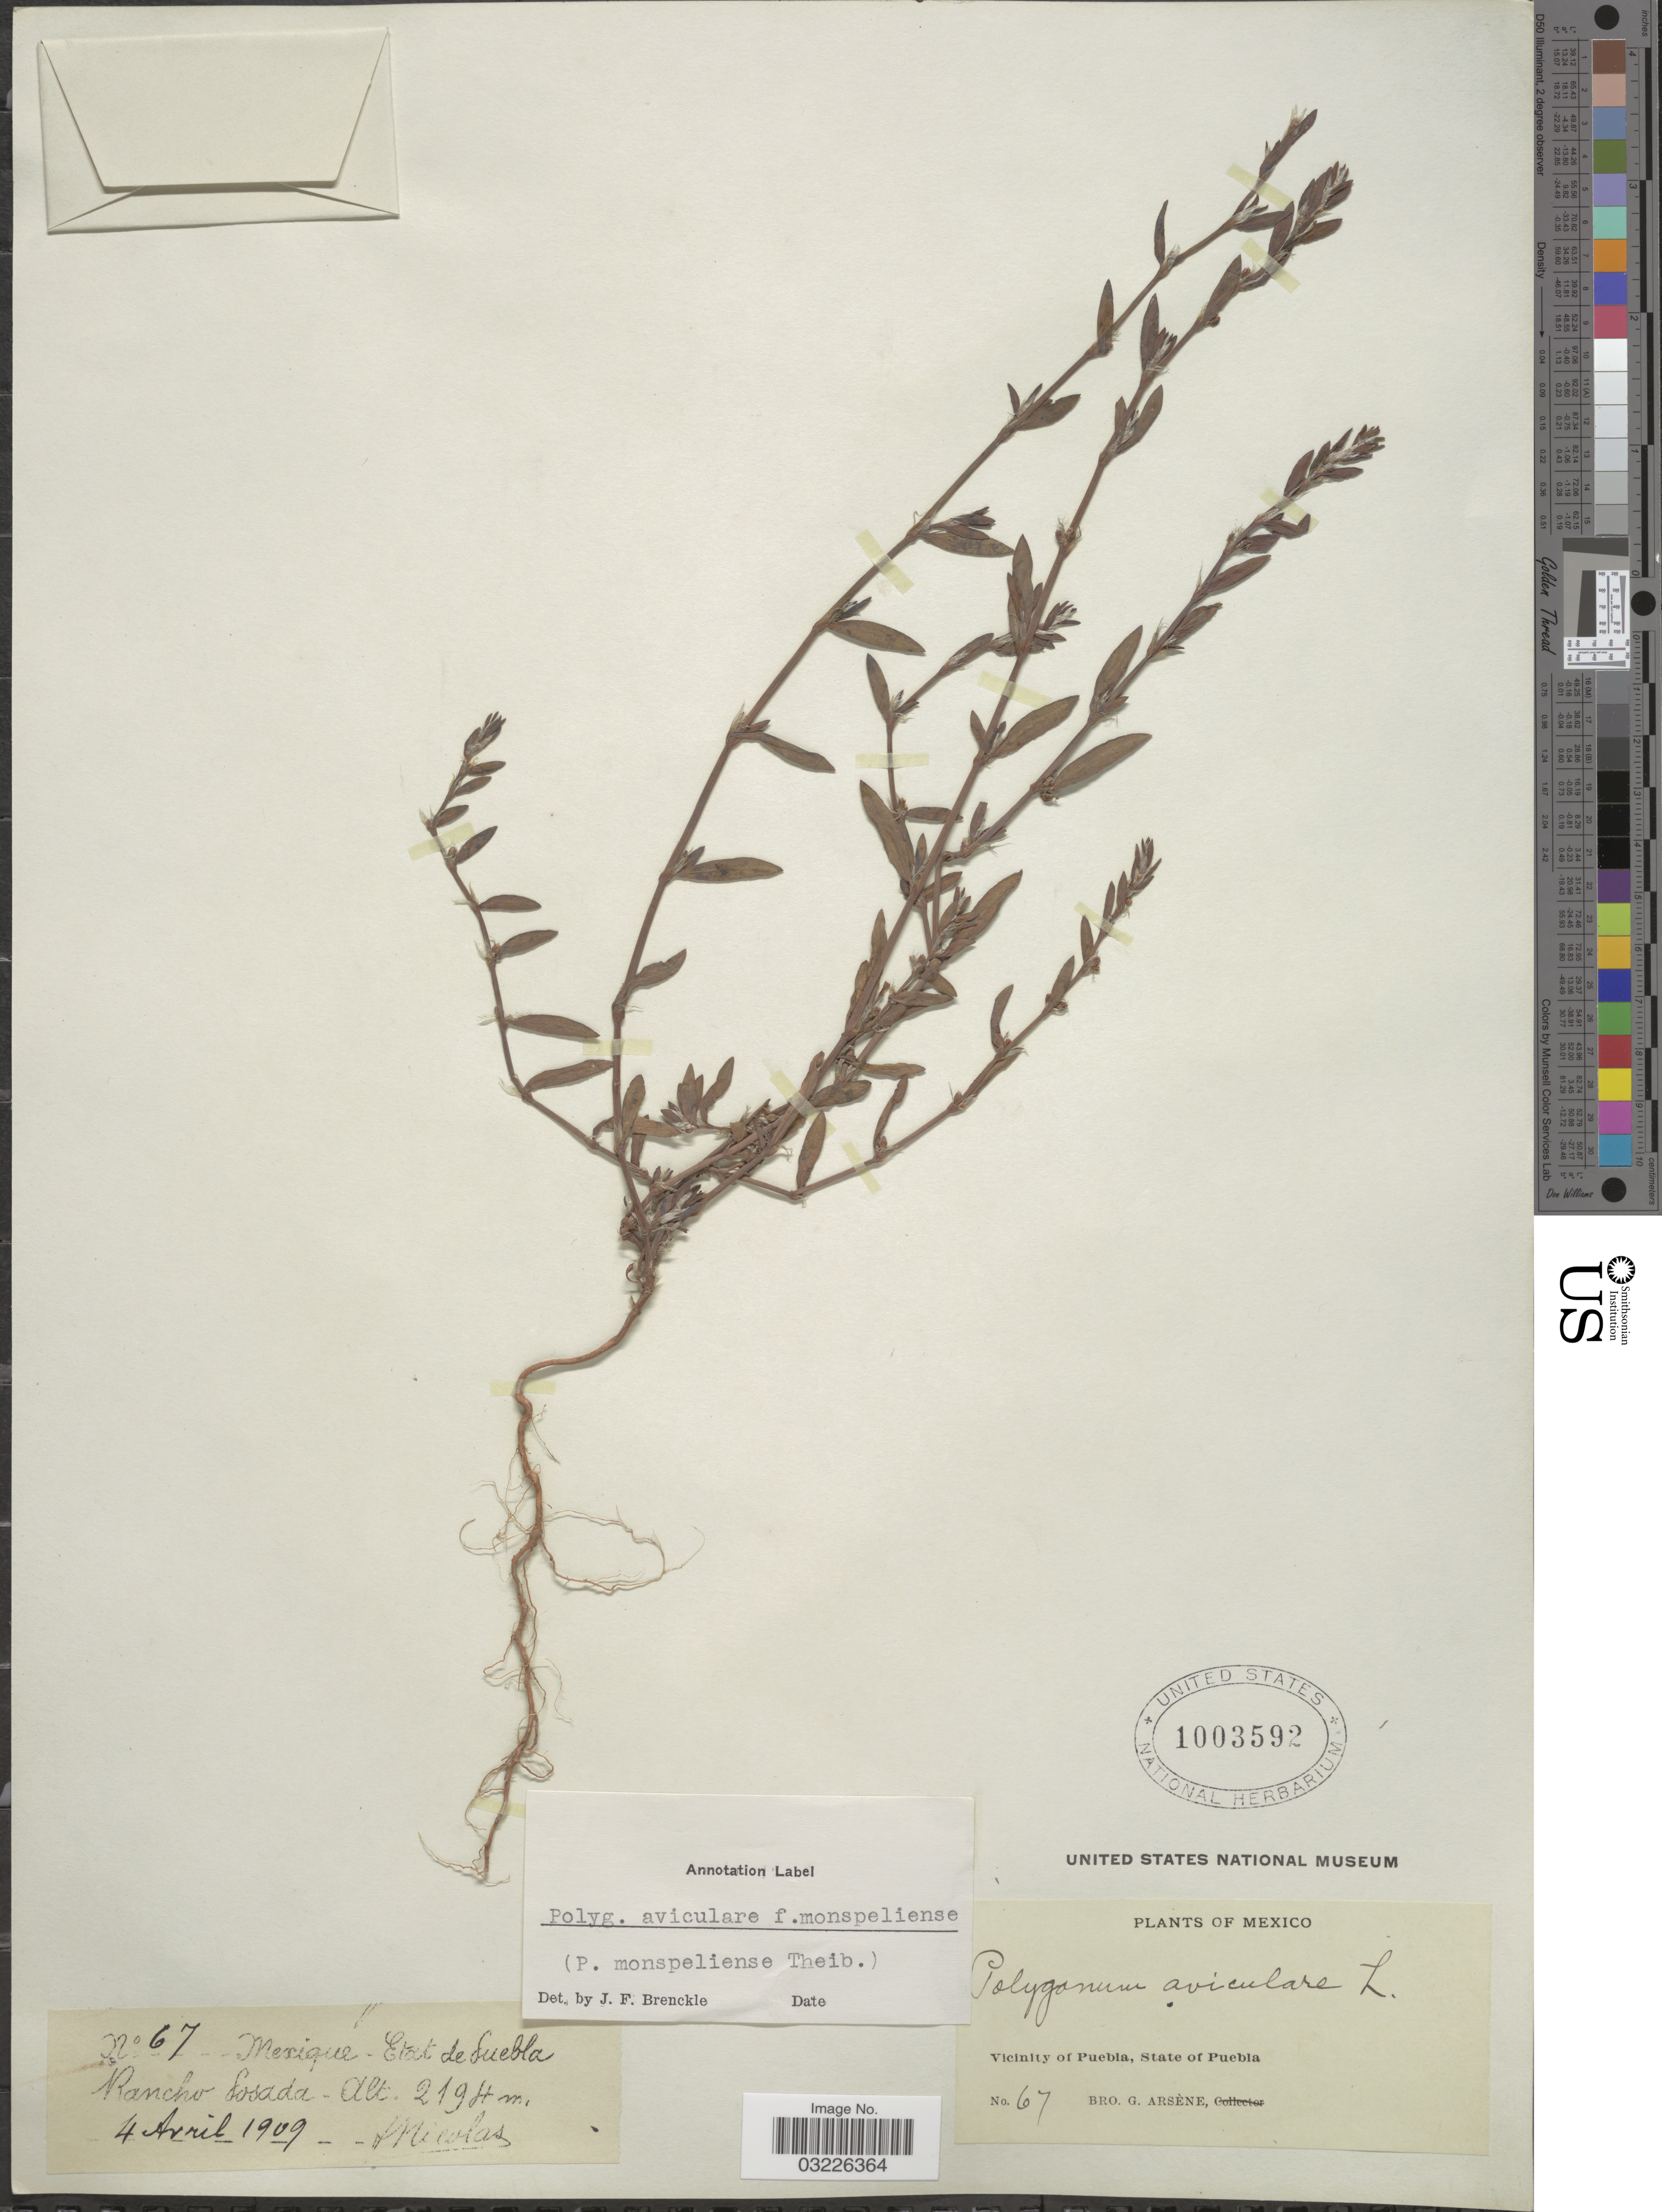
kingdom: Plantae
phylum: Tracheophyta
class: Magnoliopsida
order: Caryophyllales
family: Polygonaceae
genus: Polygonum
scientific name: Polygonum aviculare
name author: L.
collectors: Bro. G. Arsène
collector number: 67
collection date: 1909-04-04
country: Mexico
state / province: Puebla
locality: Rancho Posada. Vicinity of Puebla.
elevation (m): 2194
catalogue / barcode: US 1003592